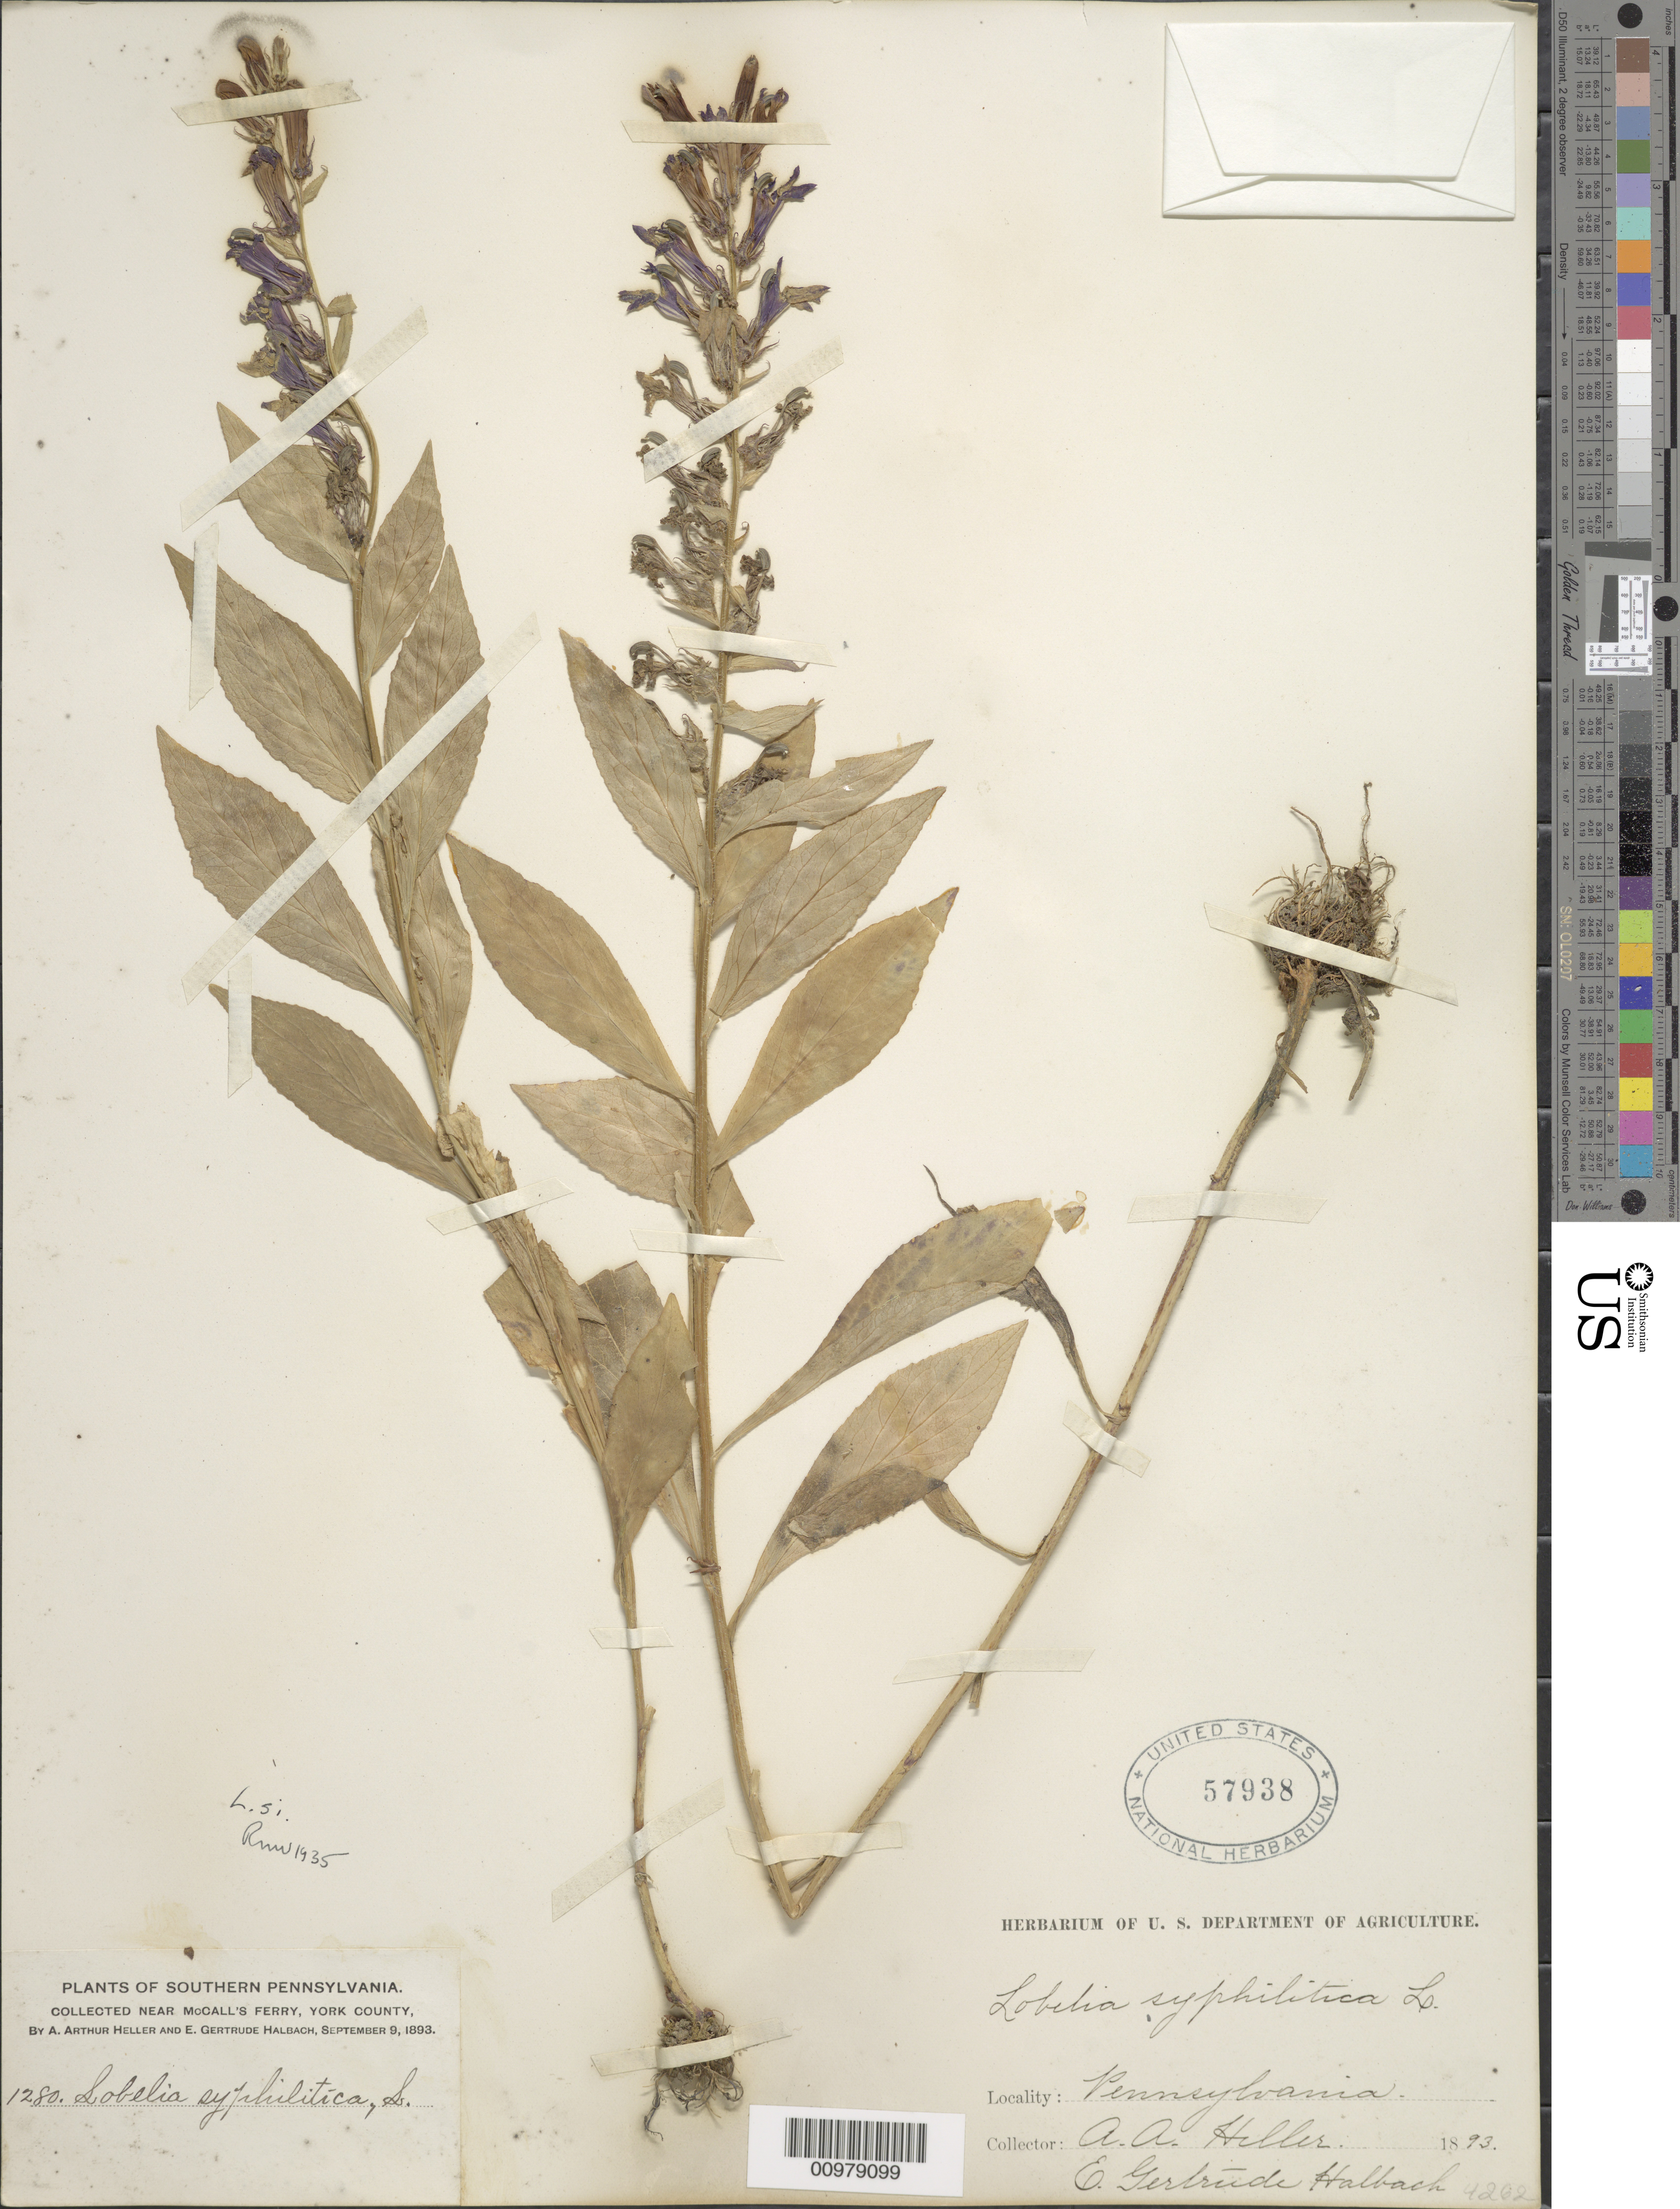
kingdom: Plantae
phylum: Tracheophyta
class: Magnoliopsida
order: Asterales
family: Campanulaceae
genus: Lobelia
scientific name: Lobelia siphilitica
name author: L.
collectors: A. A. Heller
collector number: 1280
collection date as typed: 09 Sep 1893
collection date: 1893-09-09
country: United States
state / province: Pennsylvania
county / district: York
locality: McCall's Ferry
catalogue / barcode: US 57938